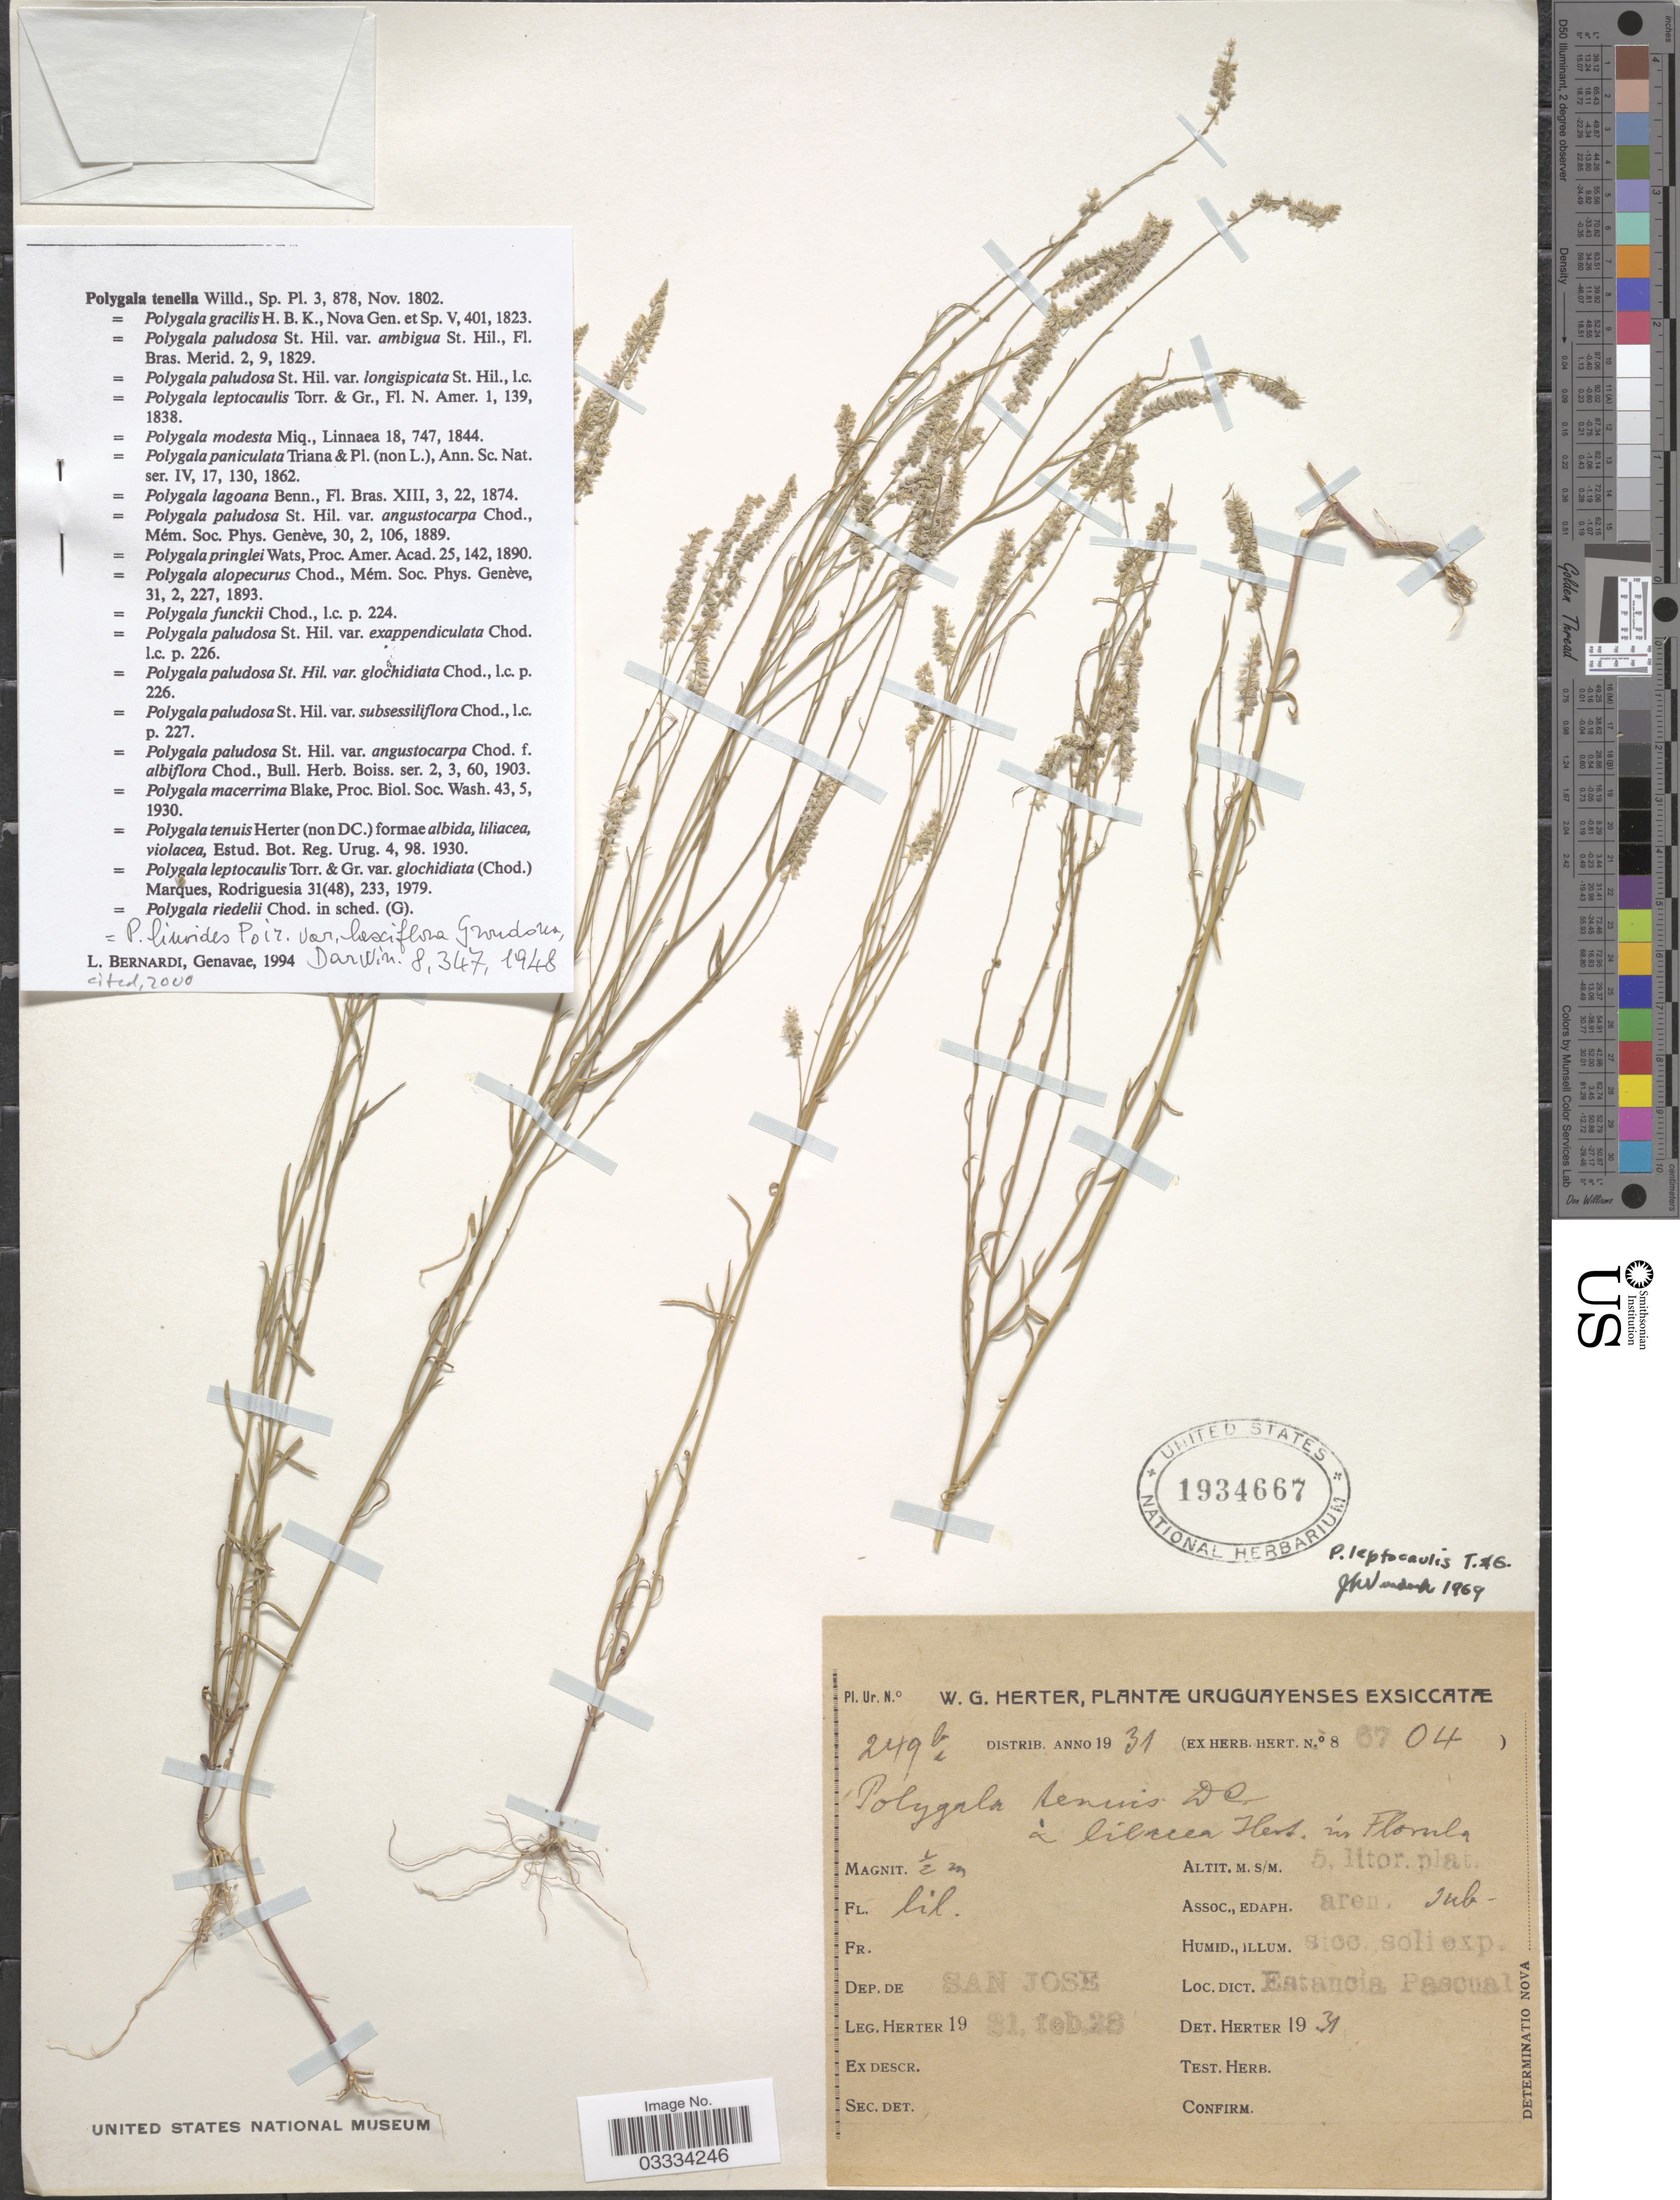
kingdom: Plantae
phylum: Tracheophyta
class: Magnoliopsida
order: Fabales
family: Polygalaceae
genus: Polygala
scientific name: Polygala tenella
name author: Willd.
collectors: W. G. Herter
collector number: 249b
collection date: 1931-02-28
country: Uruguay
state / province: San Jose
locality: Dep. de San Jose. Estancia Pascual.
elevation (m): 5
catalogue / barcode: US 1934667